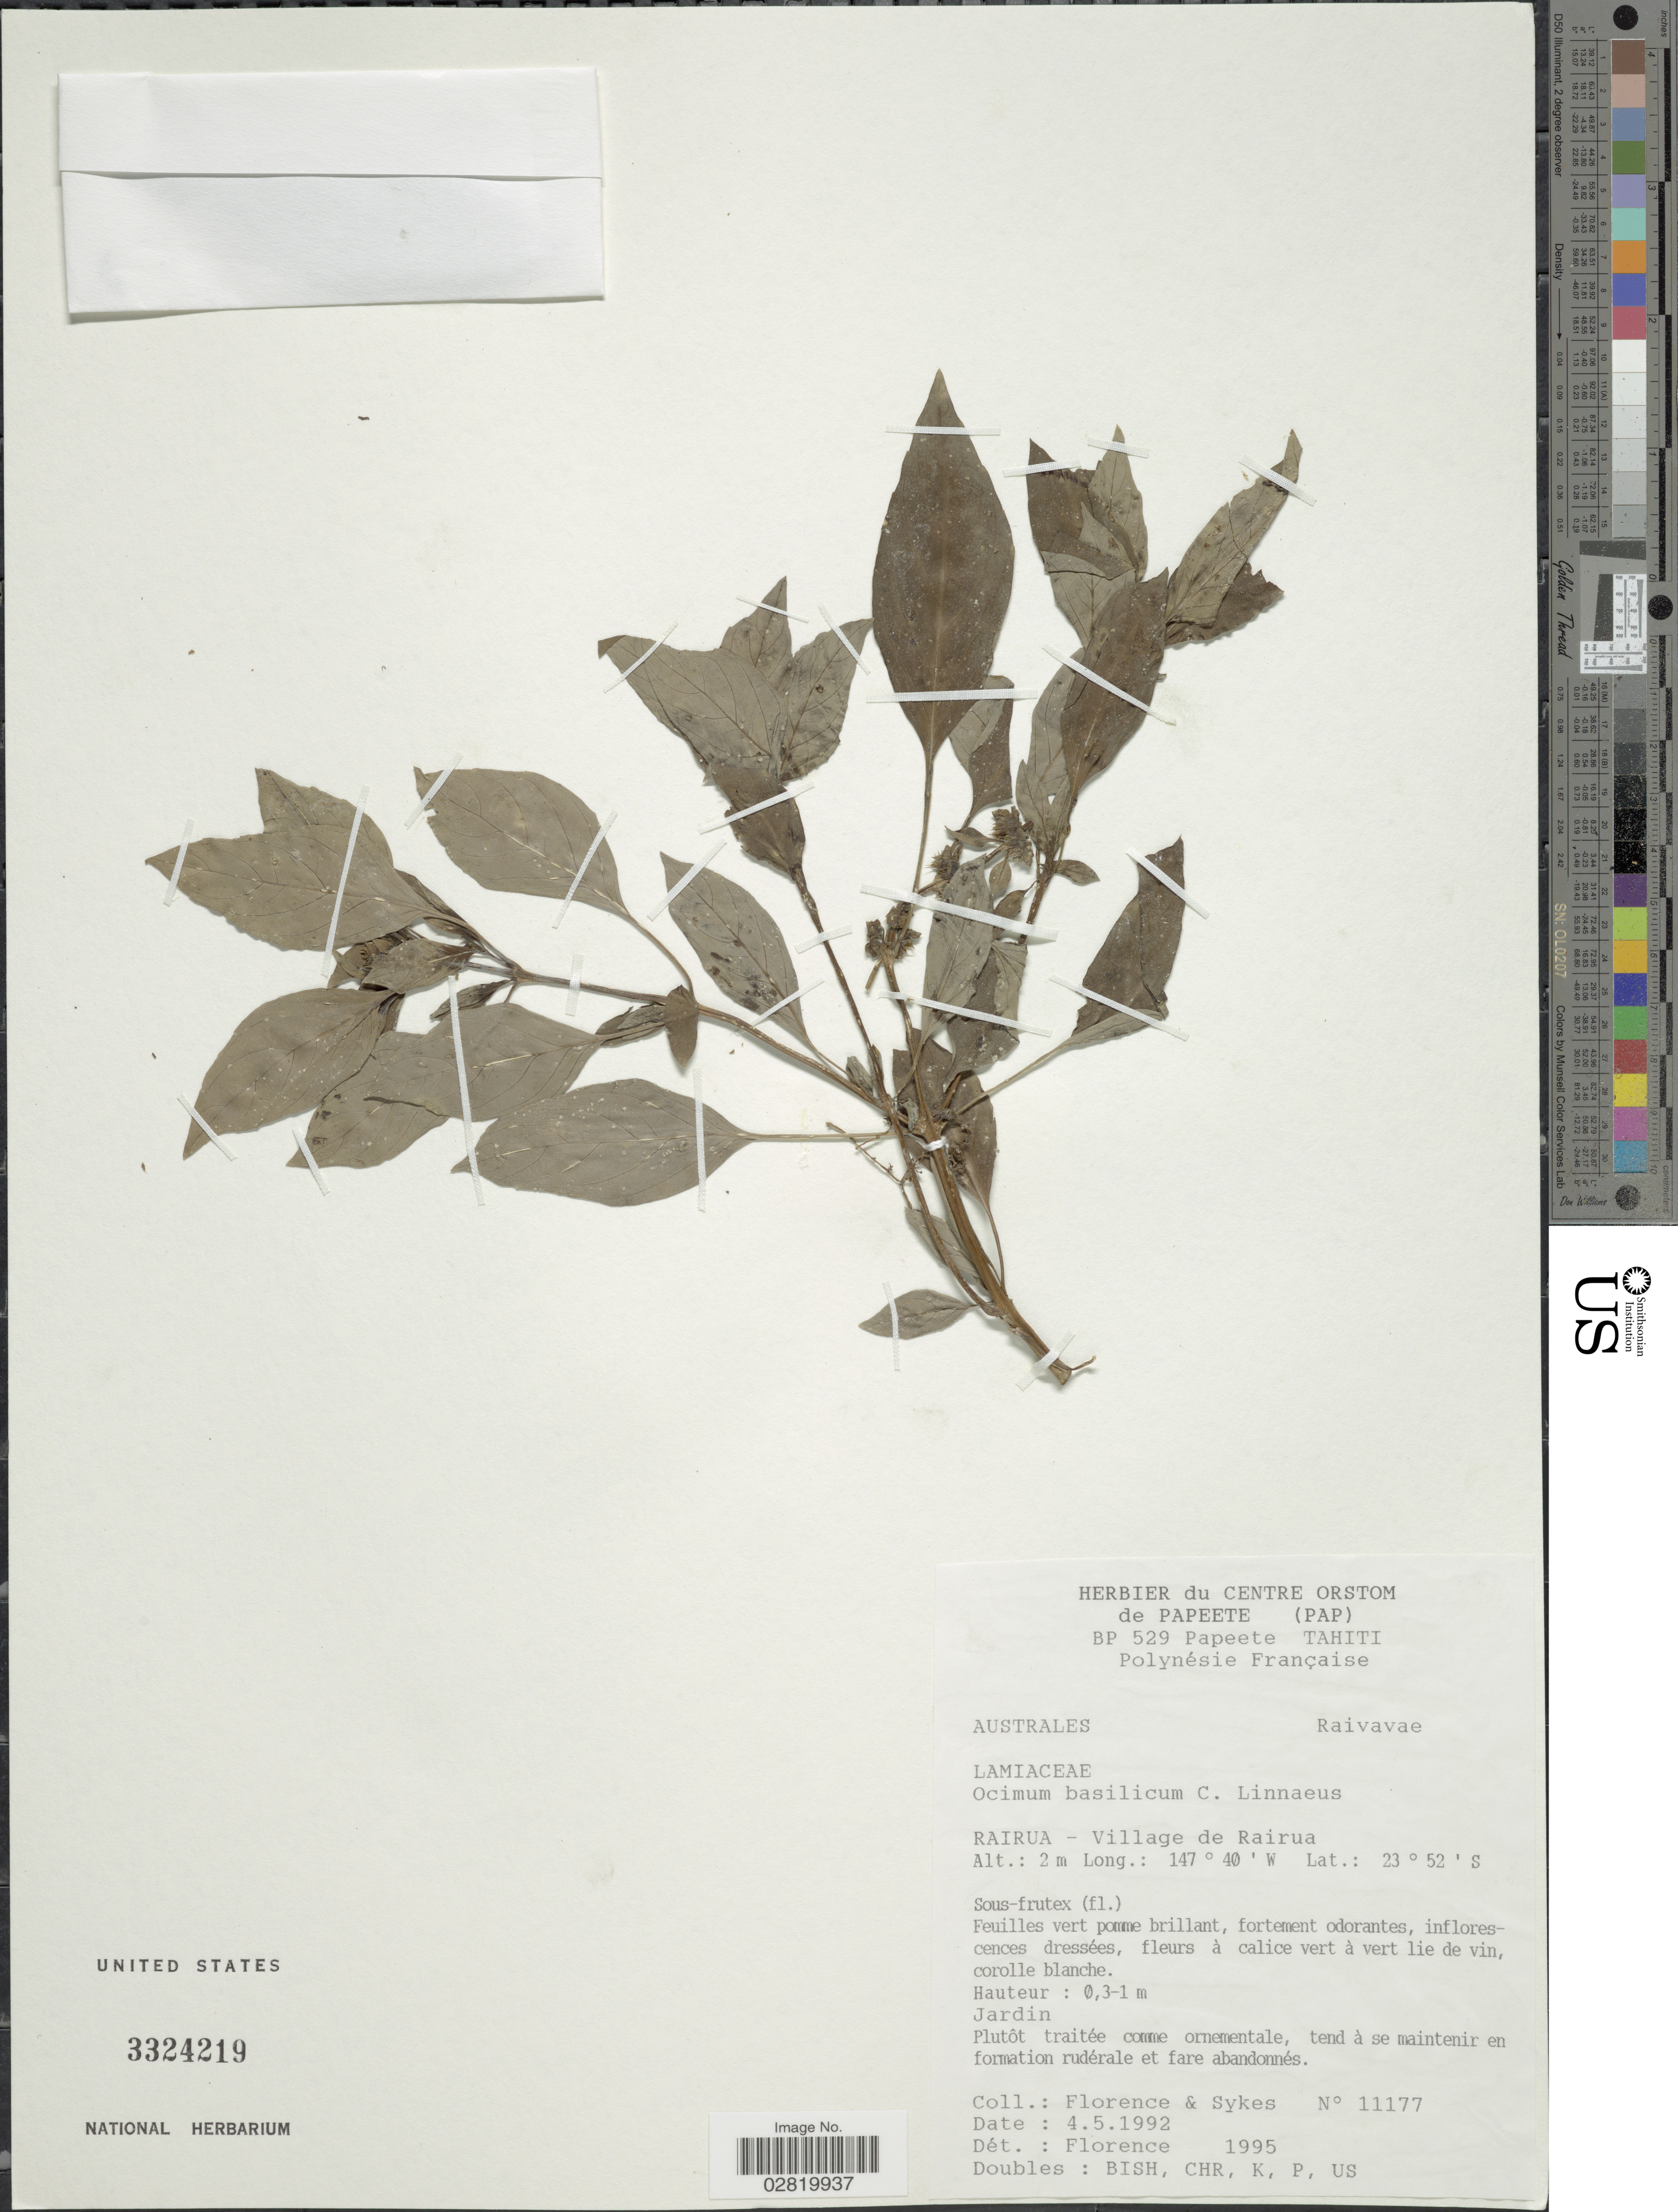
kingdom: Plantae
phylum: Tracheophyta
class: Magnoliopsida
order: Lamiales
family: Lamiaceae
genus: Ocimum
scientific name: Ocimum basilicum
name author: L.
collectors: -. Florence & Sykes, --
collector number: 11177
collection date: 1992-05-04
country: French Polynesia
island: Raivavae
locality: Polynésie Française, Australes, Raivavae, Rairua-Village de Rairua.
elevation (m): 2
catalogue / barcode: US 3324219